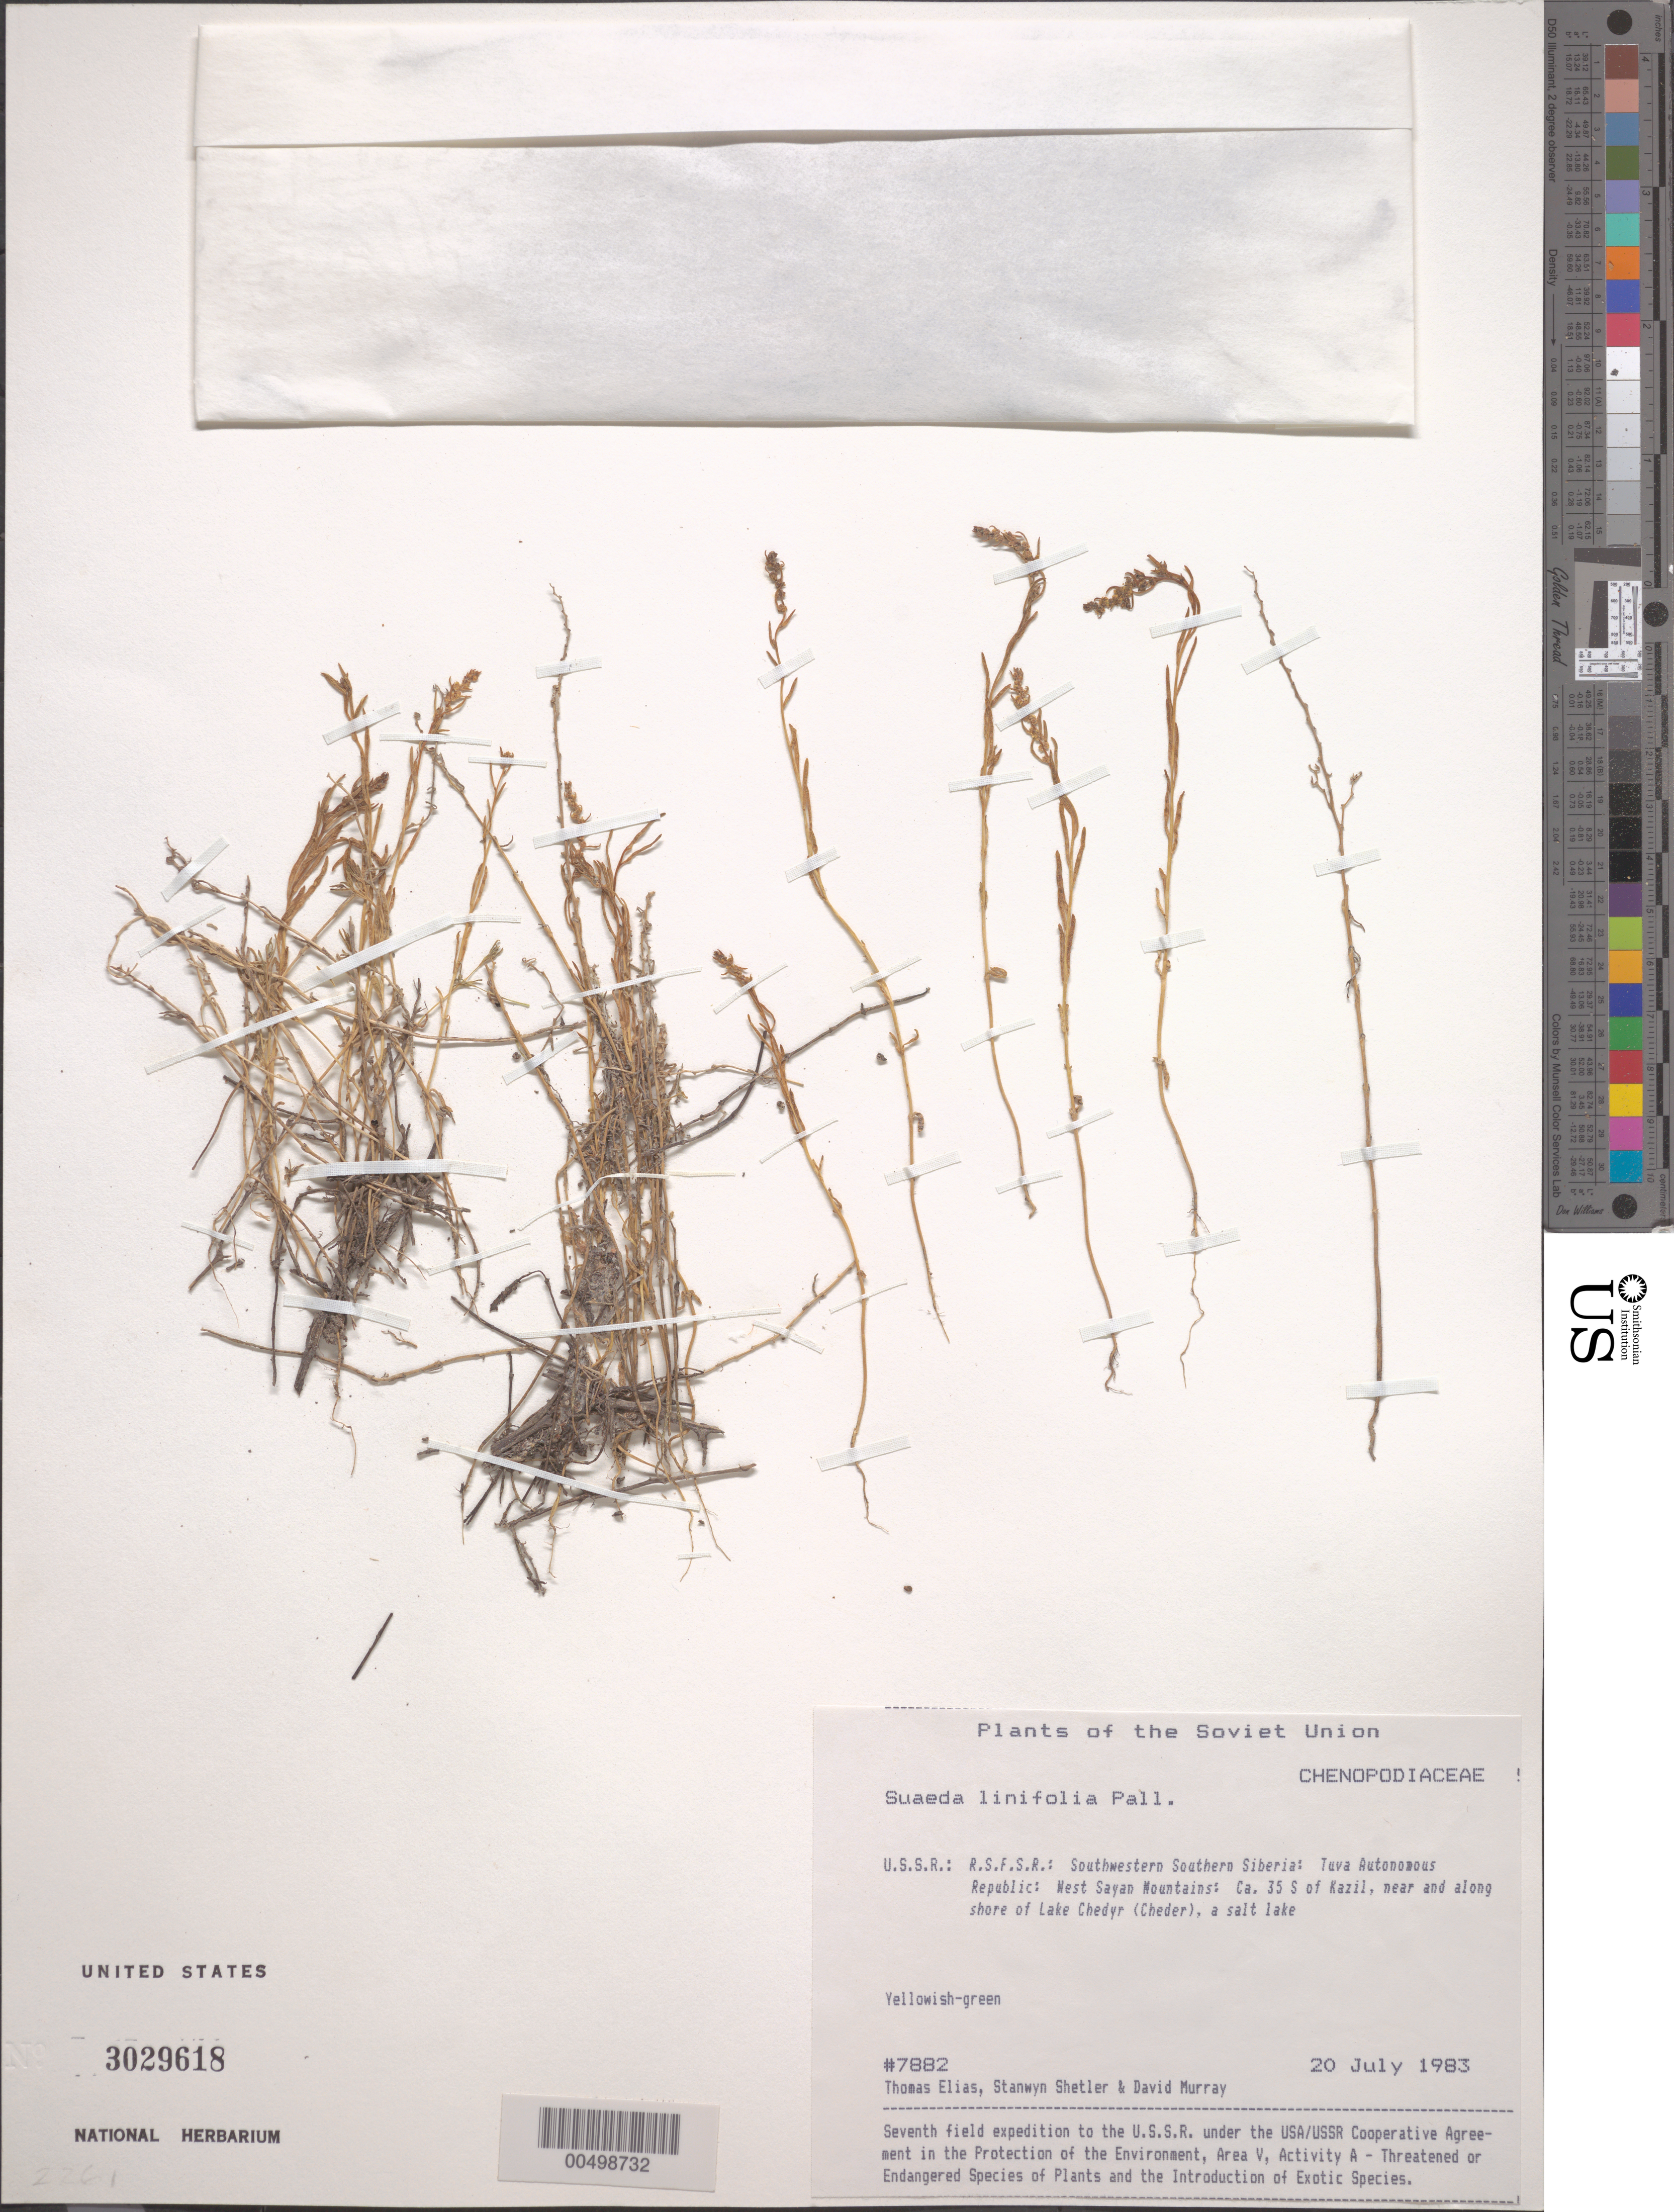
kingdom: Plantae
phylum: Tracheophyta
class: Magnoliopsida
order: Caryophyllales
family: Amaranthaceae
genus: Suaeda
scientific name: Suaeda linifolia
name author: Pall.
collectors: T. Elias, S. Shetler & D. F. Murray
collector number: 7882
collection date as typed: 20 Jul 1983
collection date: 1983-07-20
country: Russian Federation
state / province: Tuva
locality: West Sayan Mountains, ca. 35 km S of Kazil [Kyzyl], near and along shore of Lake Chedyr (Cheder)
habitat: salt lake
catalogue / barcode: US 3029618